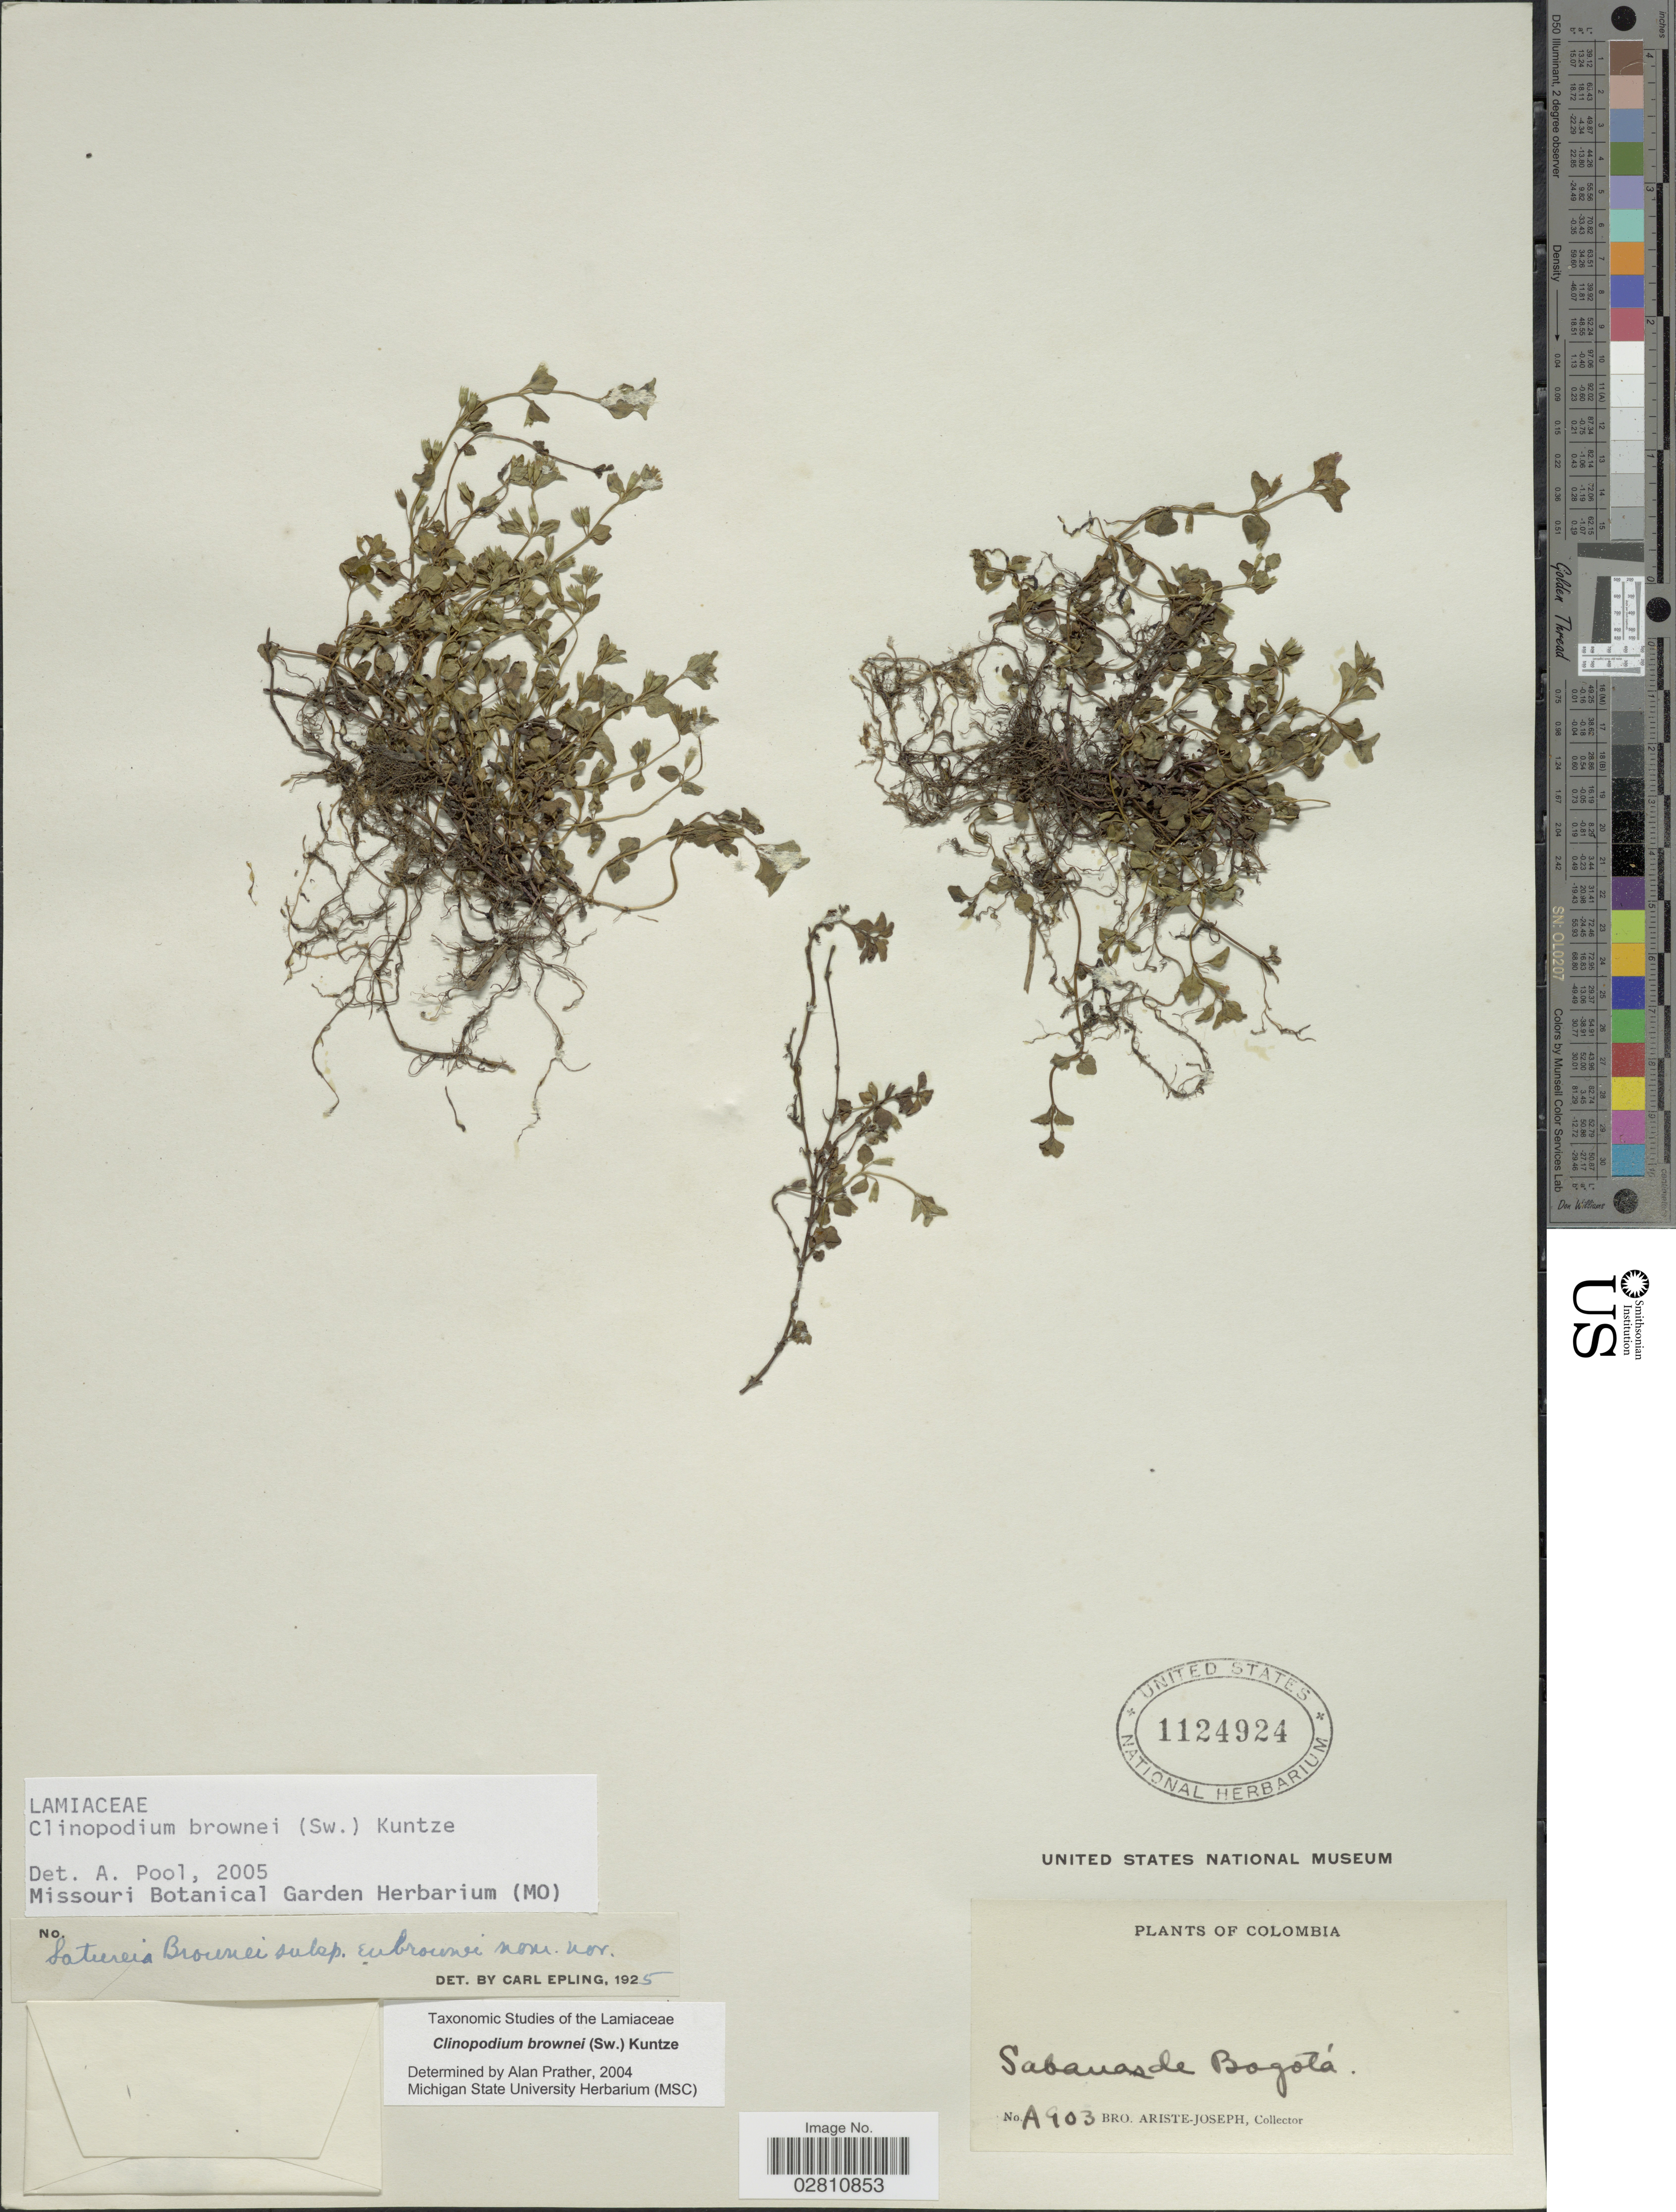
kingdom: Plantae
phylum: Tracheophyta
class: Magnoliopsida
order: Lamiales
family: Lamiaceae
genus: Clinopodium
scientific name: Clinopodium brownei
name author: (Sw.) Kuntze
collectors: Bro. Ariste-Joseph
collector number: A903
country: Colombia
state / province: Bogota D.C.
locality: Sabanas de Bogotá.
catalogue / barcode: US 1124924